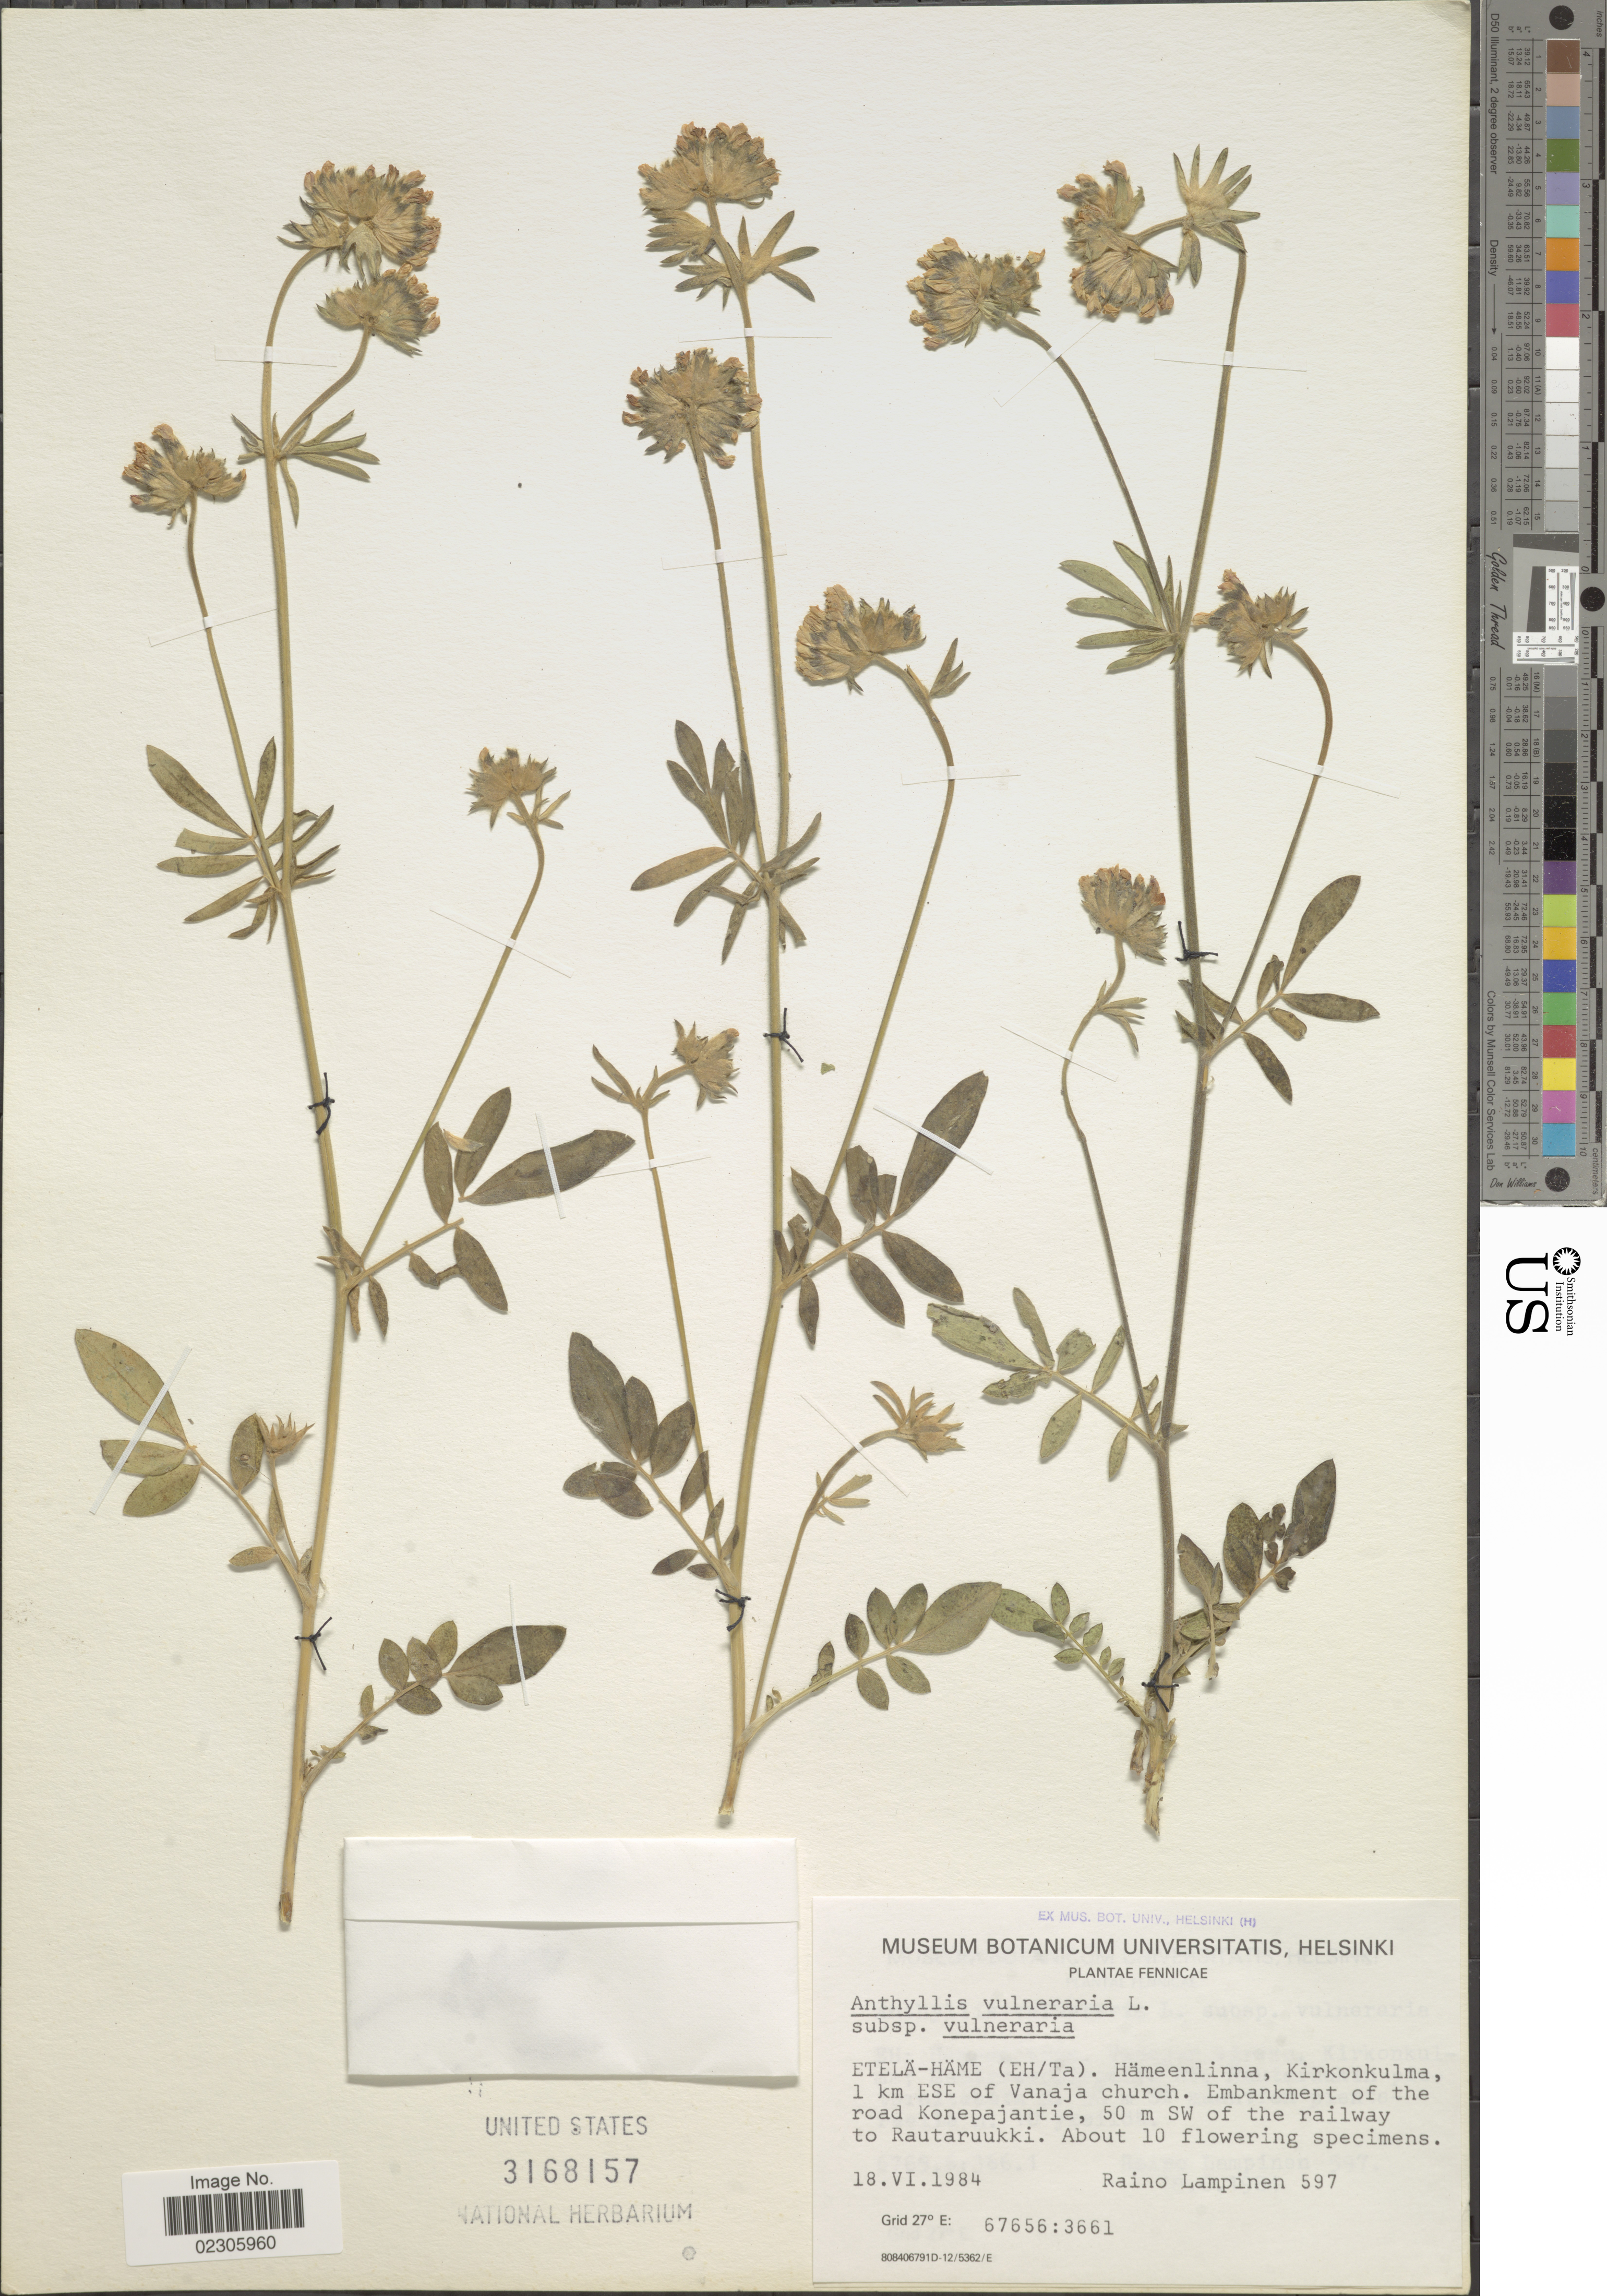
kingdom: Plantae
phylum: Tracheophyta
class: Magnoliopsida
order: Fabales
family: Fabaceae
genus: Anthyllis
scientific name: Anthyllis vulneraria subsp. vulneraria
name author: L.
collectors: R. Lampinen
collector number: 597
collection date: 1984-06-18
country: Finland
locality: Fennicae, Etela-Hame (Eh/Ta), Hamenlinna, Kirkonkulma, 1 km ESE of Vanaja church, embankment of the Konepajantie, SW of the railway to Rautaruukki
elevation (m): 50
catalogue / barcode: US 3168157